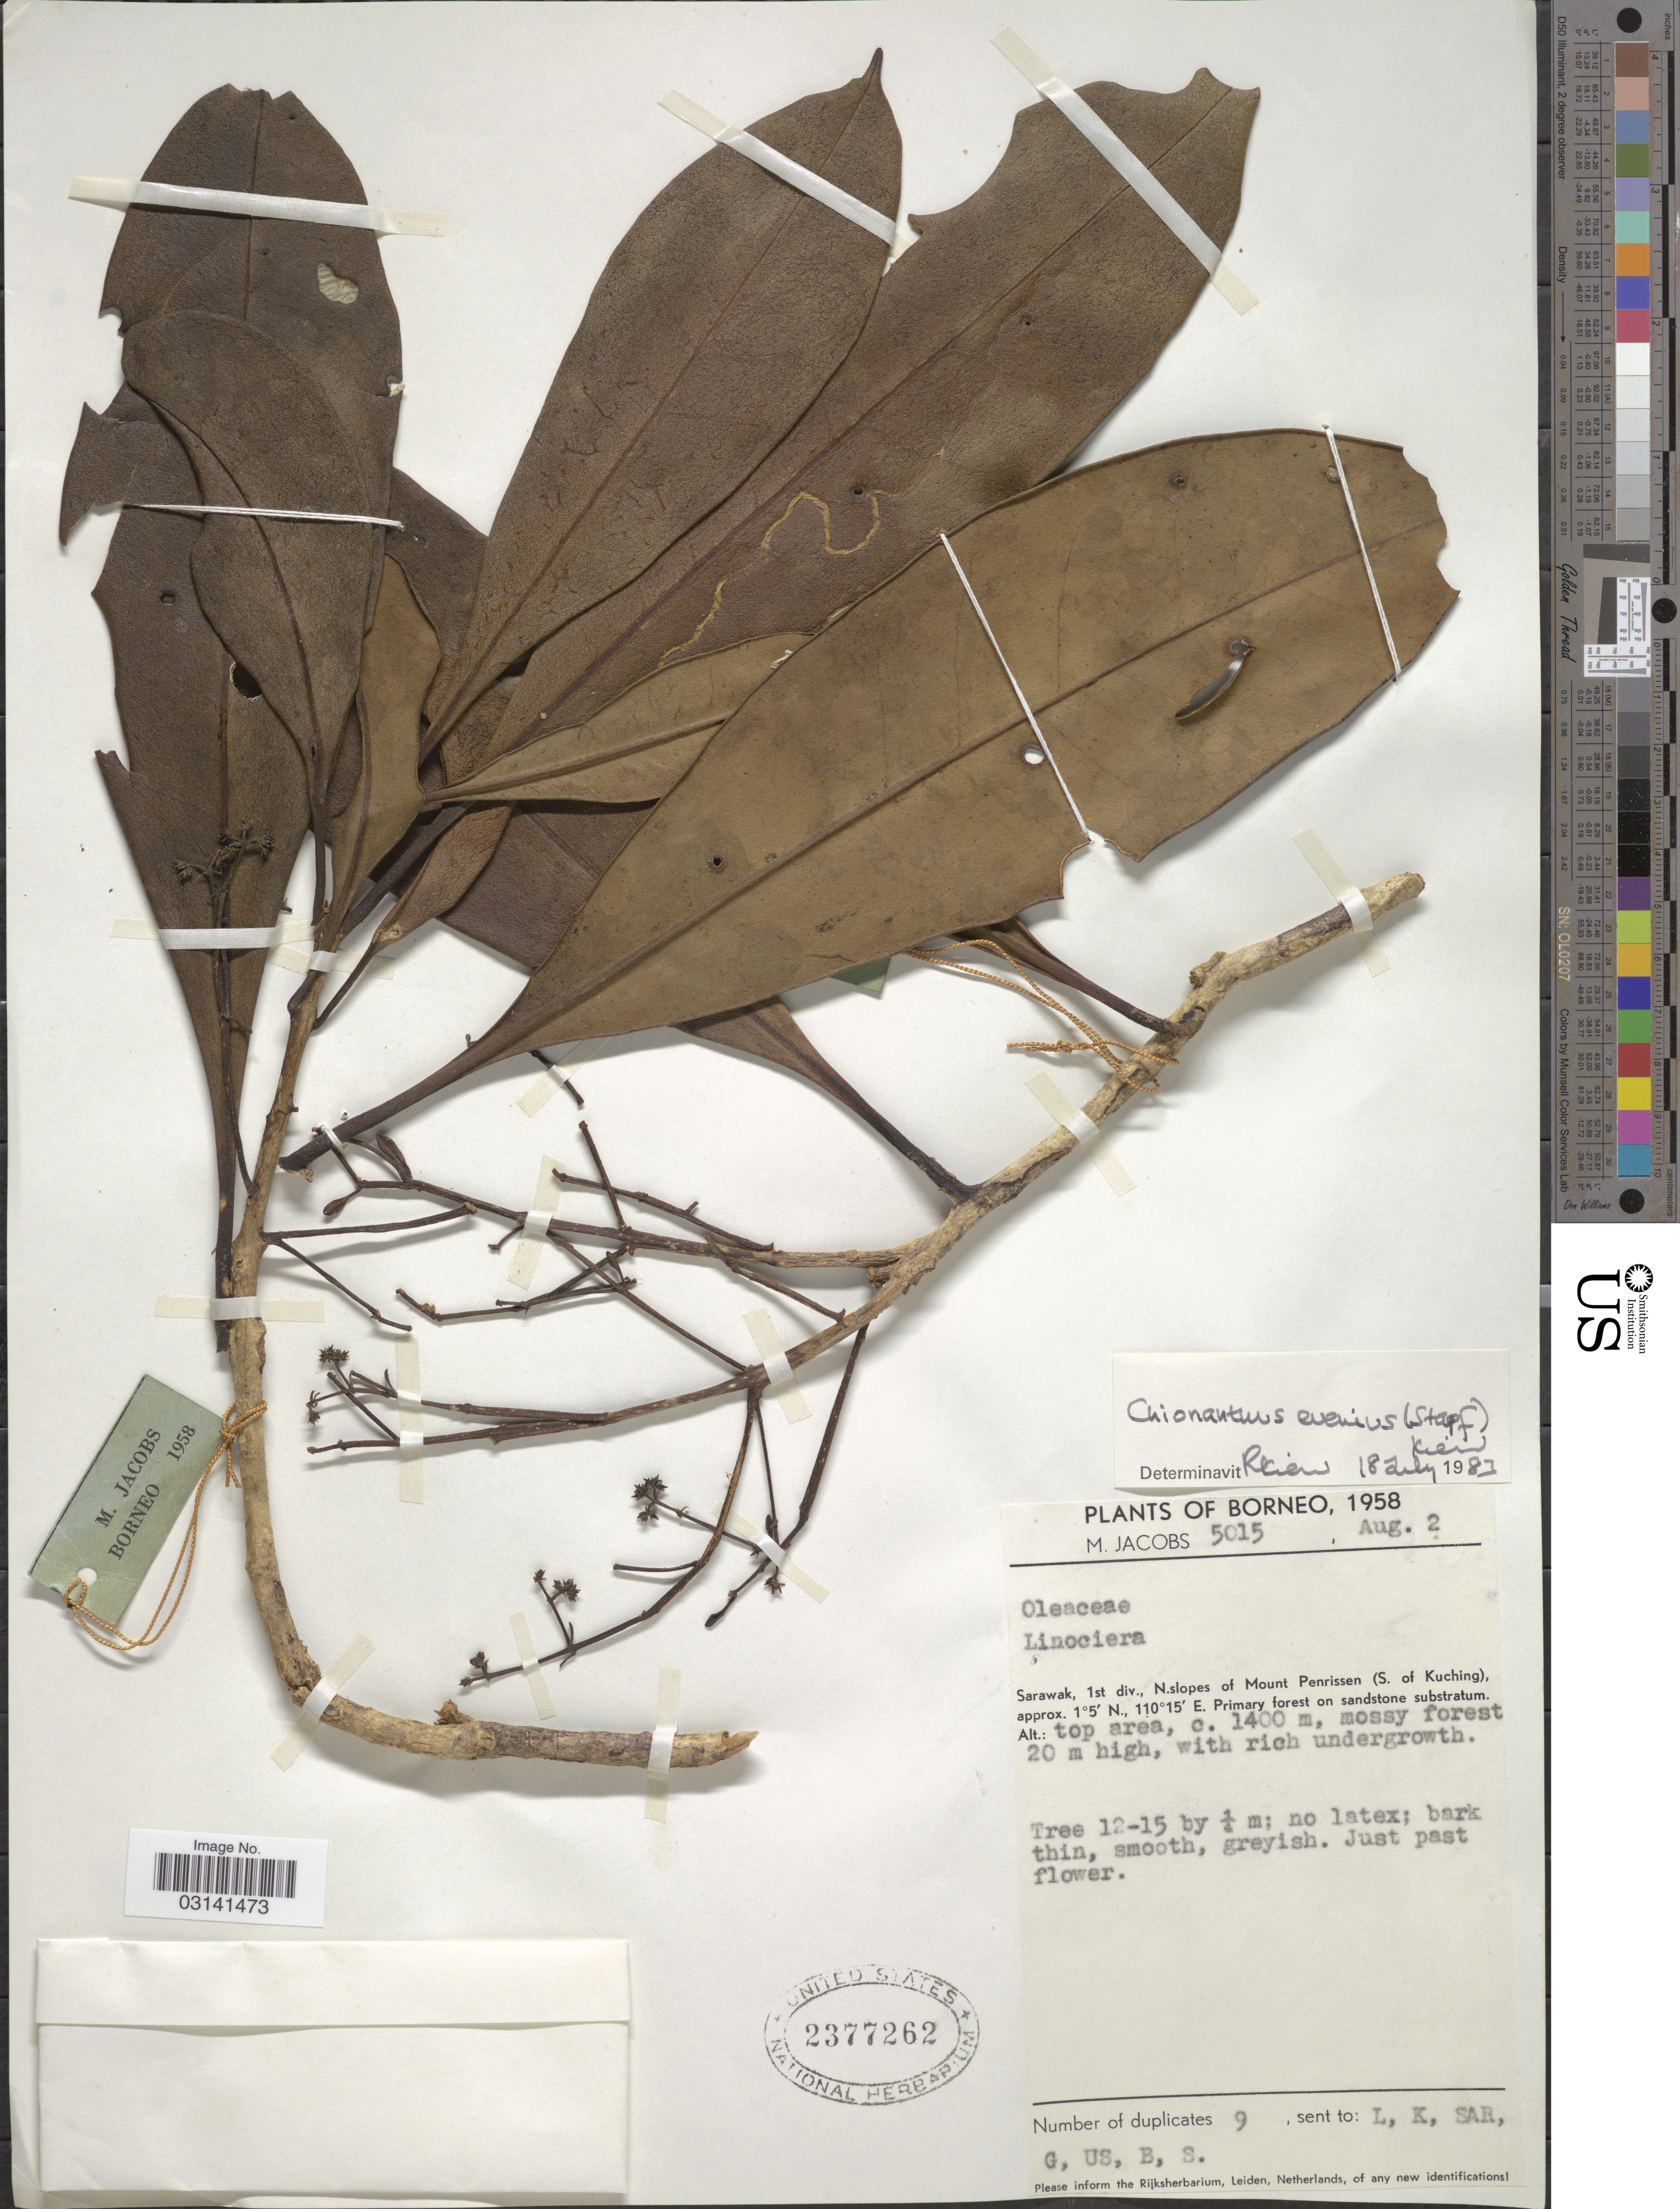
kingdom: Plantae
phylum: Tracheophyta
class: Magnoliopsida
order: Lamiales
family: Oleaceae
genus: Chionanthus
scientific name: Chionanthus evenius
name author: (Stapf) Kiew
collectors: M. Jacobs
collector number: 5015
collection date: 1958-08-02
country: Malaysia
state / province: Sarawak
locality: Borneo, 1st div., N. slopes of Mount Penrissen (S. of Kuching).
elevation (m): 1400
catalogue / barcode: US 2377262